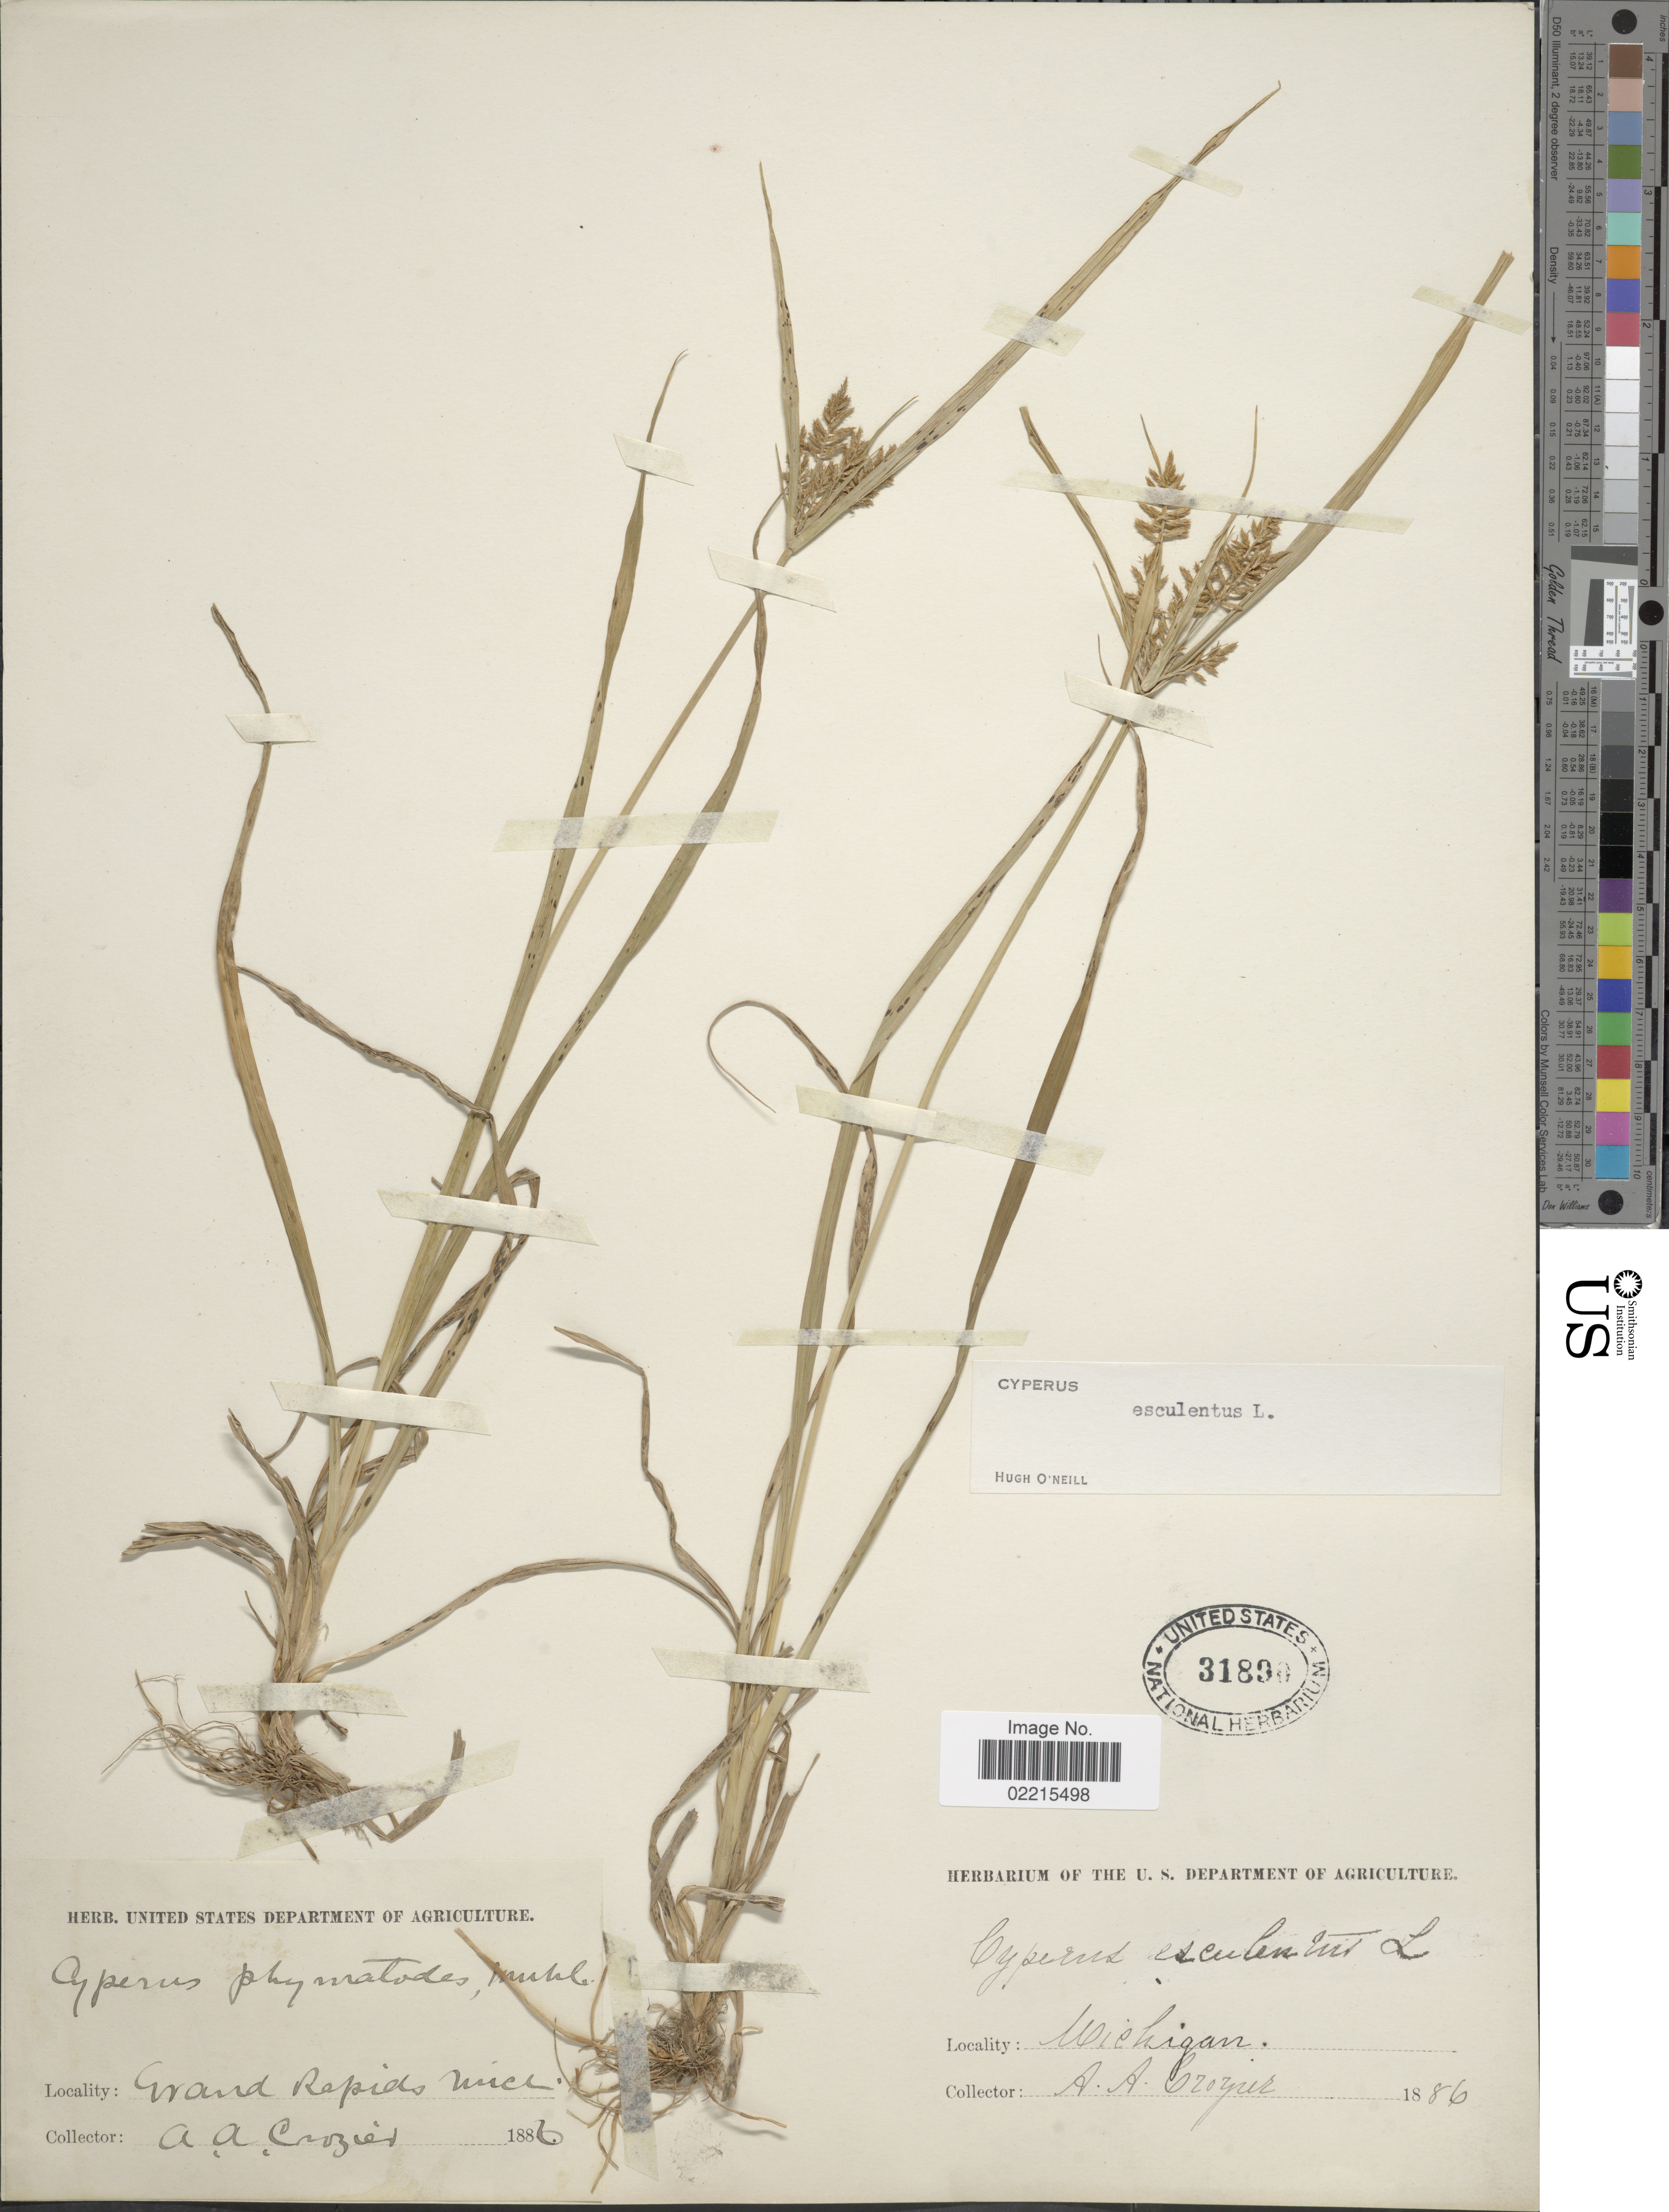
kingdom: Plantae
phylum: Tracheophyta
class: Liliopsida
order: Poales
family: Cyperaceae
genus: Cyperus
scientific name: Cyperus esculentus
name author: L.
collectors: A. Crozier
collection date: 1886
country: United States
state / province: Michigan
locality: Grand Rapids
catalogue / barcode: US 31890